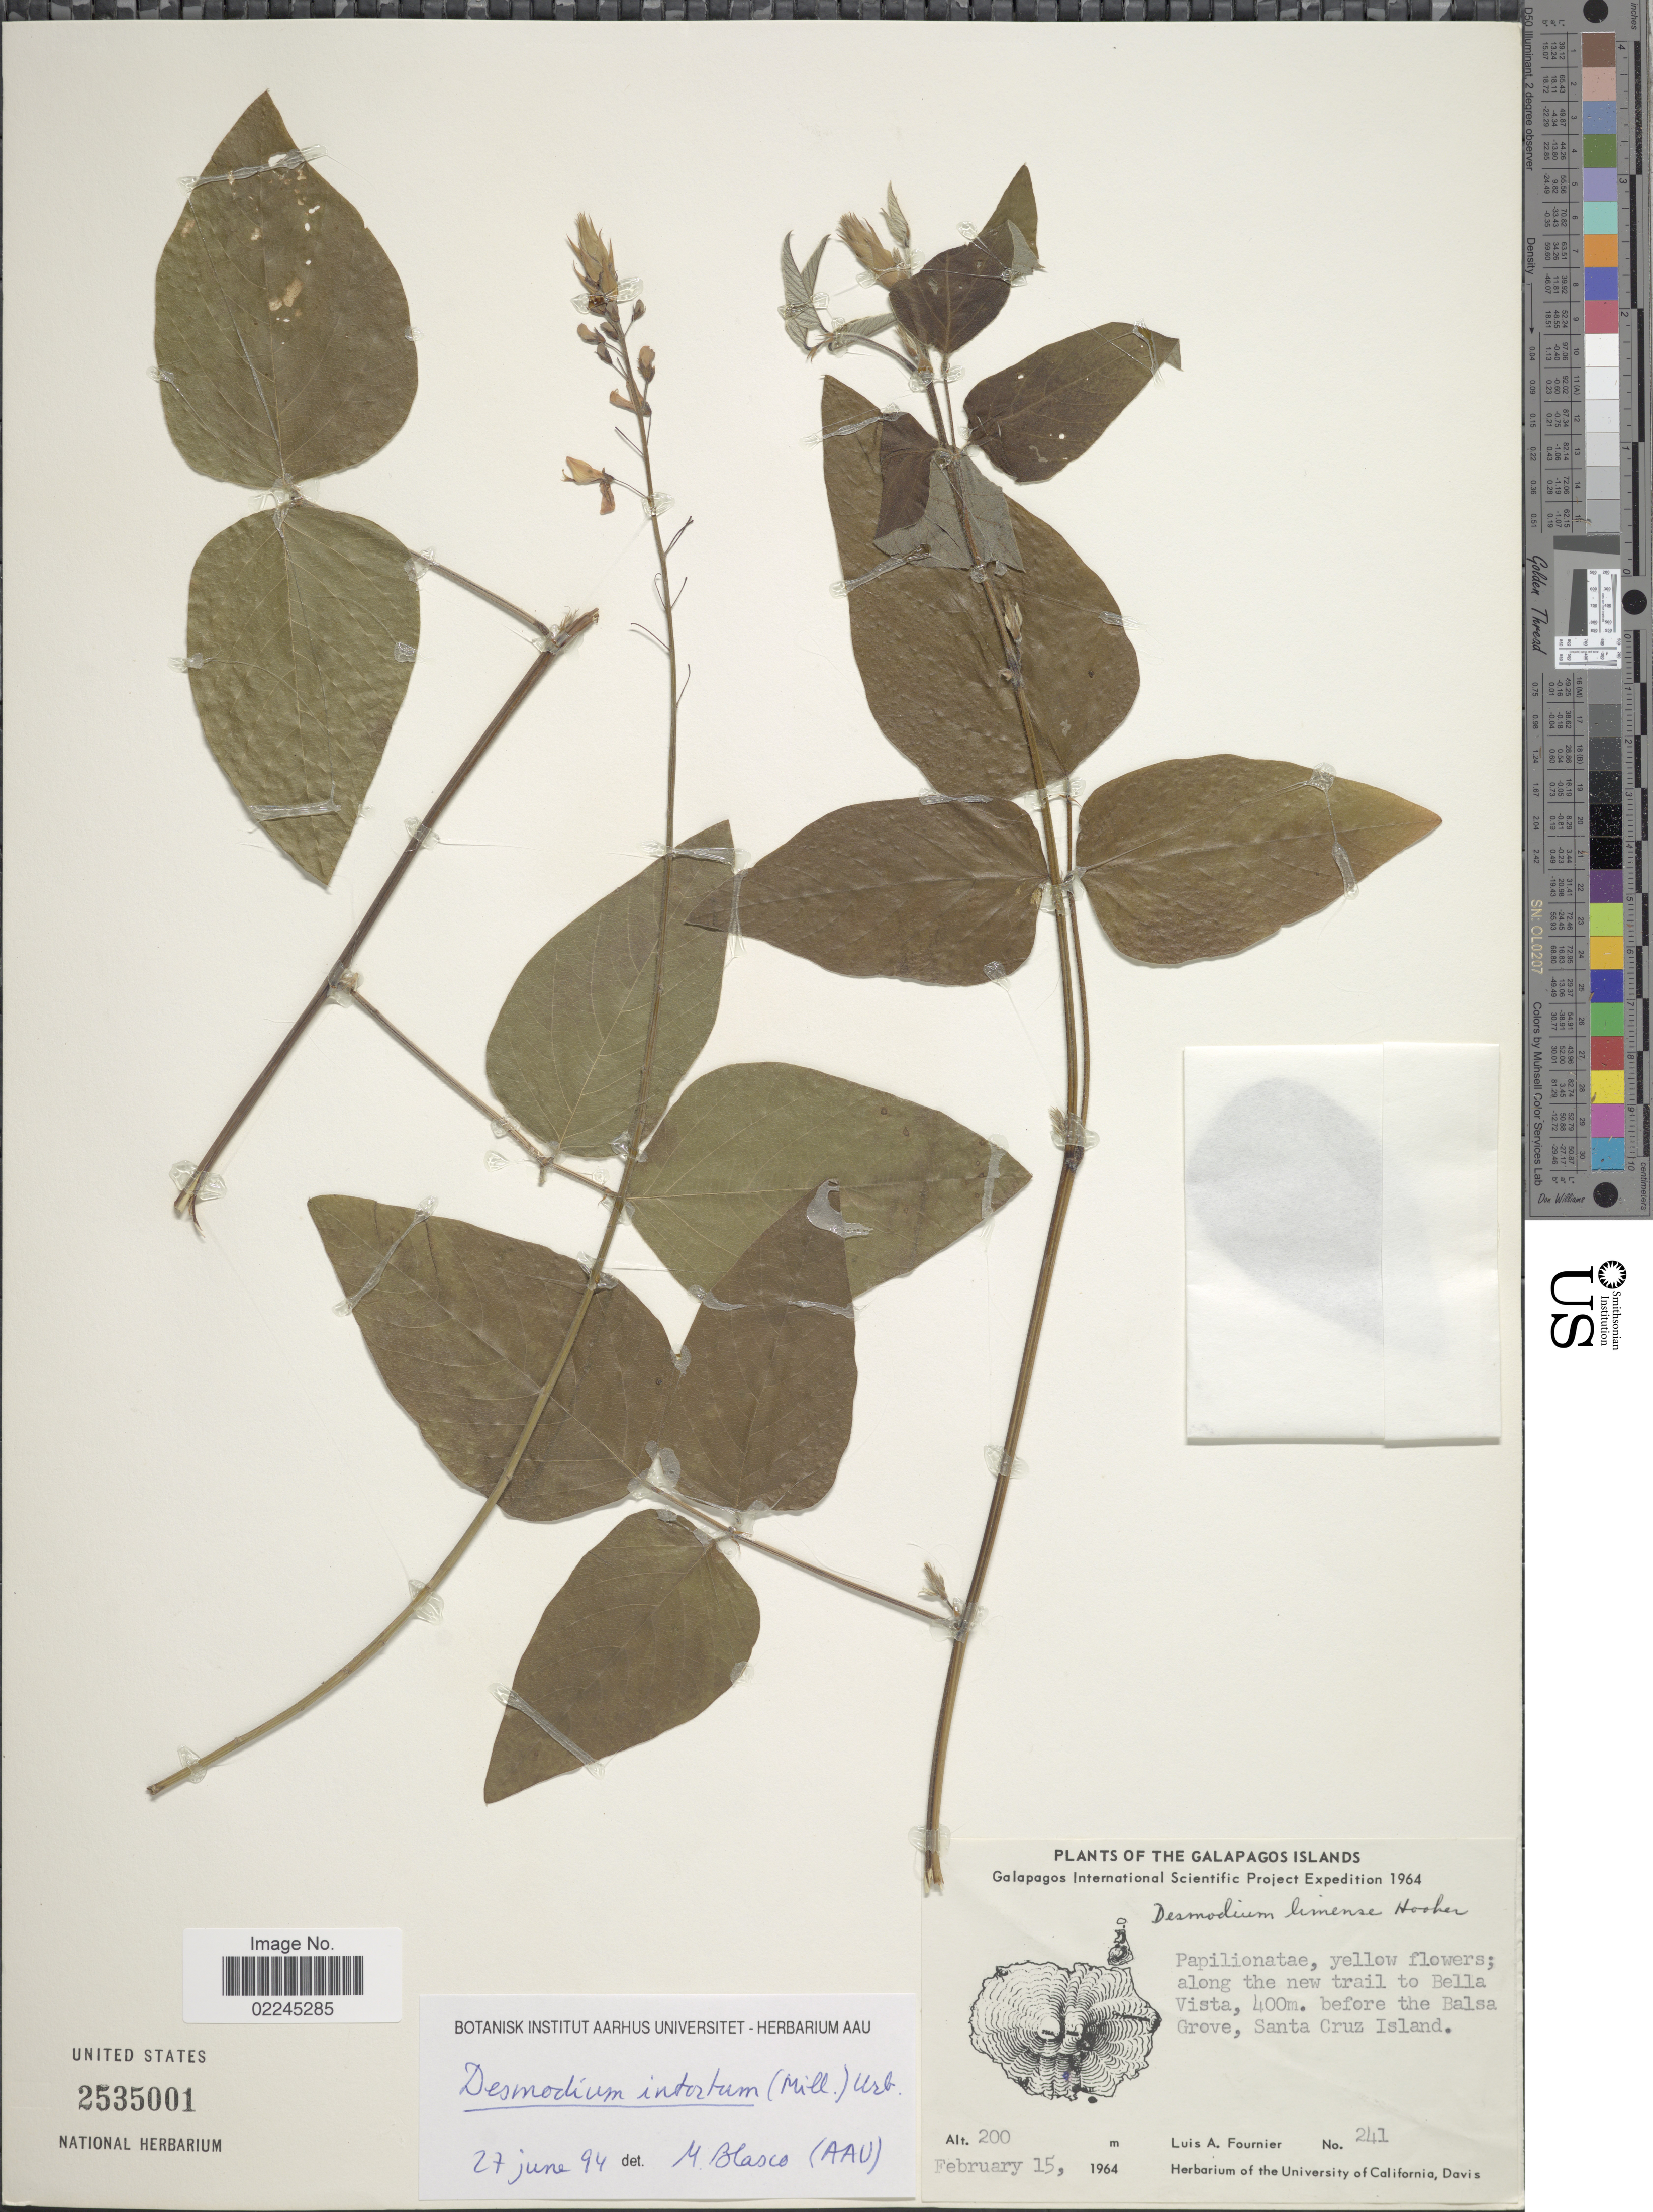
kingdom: Plantae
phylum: Tracheophyta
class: Magnoliopsida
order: Fabales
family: Fabaceae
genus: Desmodium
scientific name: Desmodium intortum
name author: (Mill.) Urb.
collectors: L. A. Fournier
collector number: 241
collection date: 1964-02-15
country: Ecuador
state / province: Colón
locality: Galapagos Islands, along the new trail to Bella Vista, 400 m. before the Balsa Grove, Santa Cruz Island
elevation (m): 200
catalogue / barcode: US 2535001